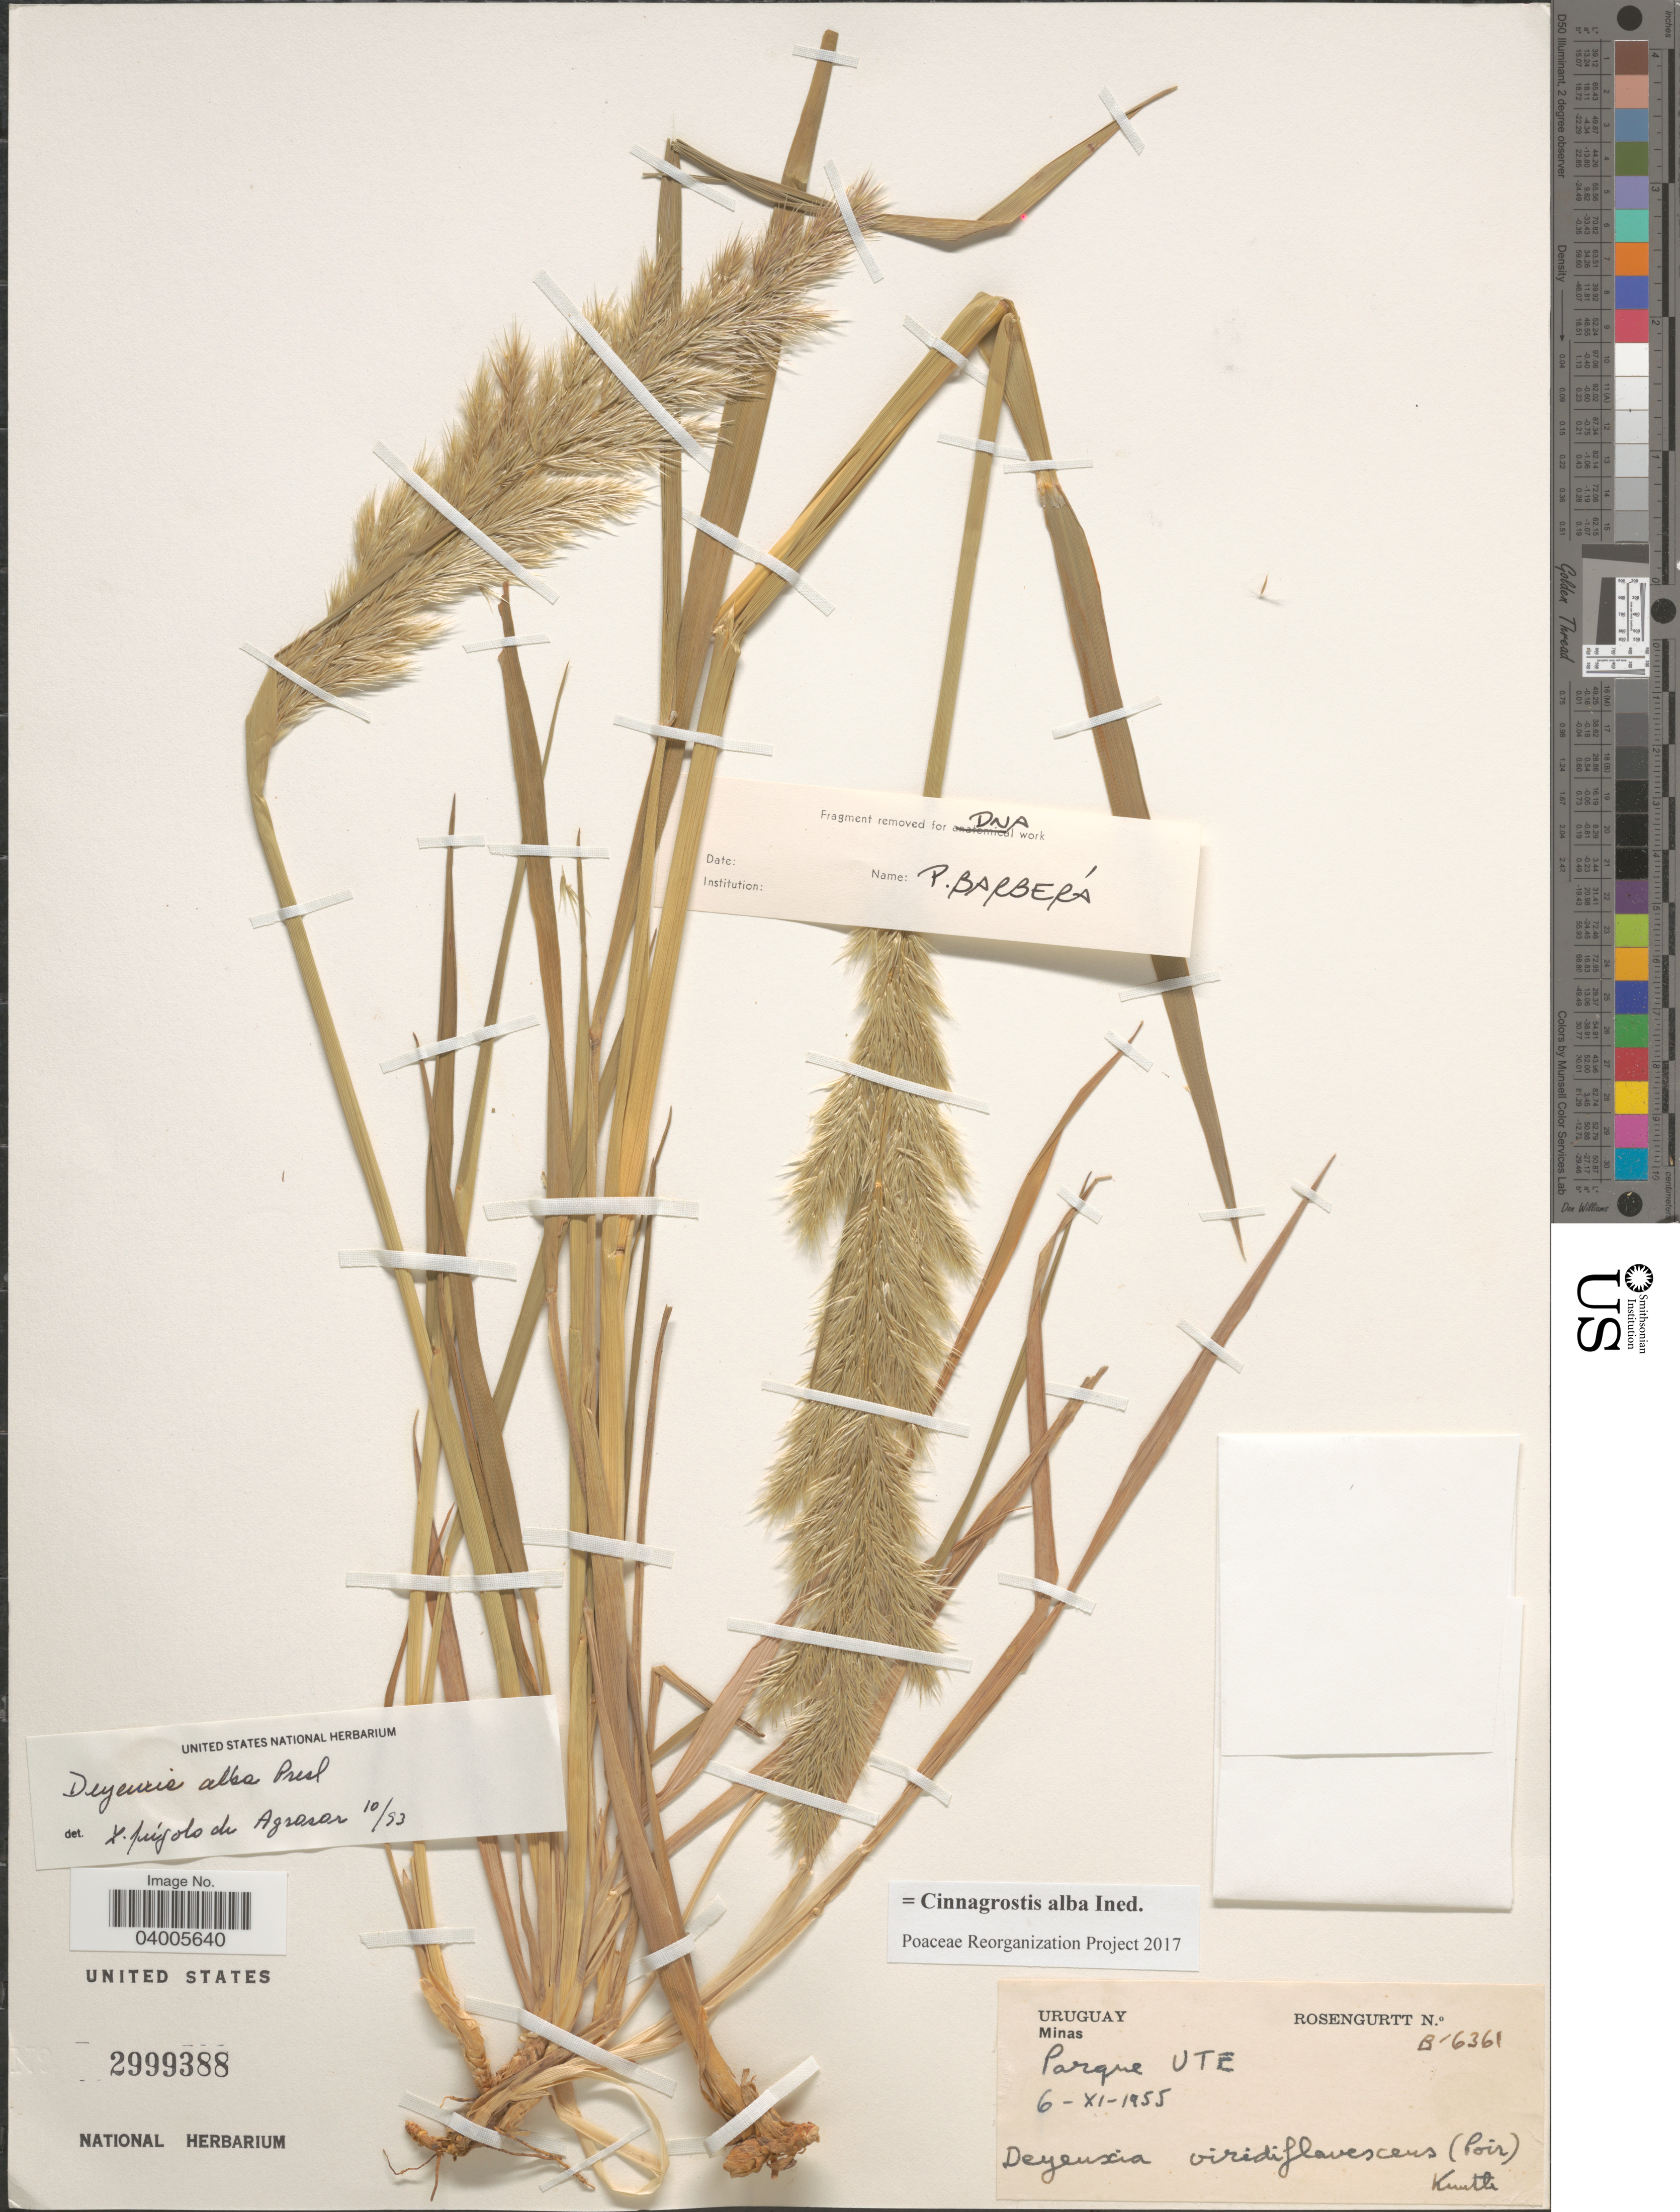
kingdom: Plantae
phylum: Tracheophyta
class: Liliopsida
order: Poales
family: Poaceae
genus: Cinnagrostis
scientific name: Cinnagrostis alba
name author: (J. Presl) P.M. Peterson et al.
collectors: Rosengurtt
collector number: B-6361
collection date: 1955-11-06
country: Uruguay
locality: Minas. Parque UTE.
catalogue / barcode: US 2999388